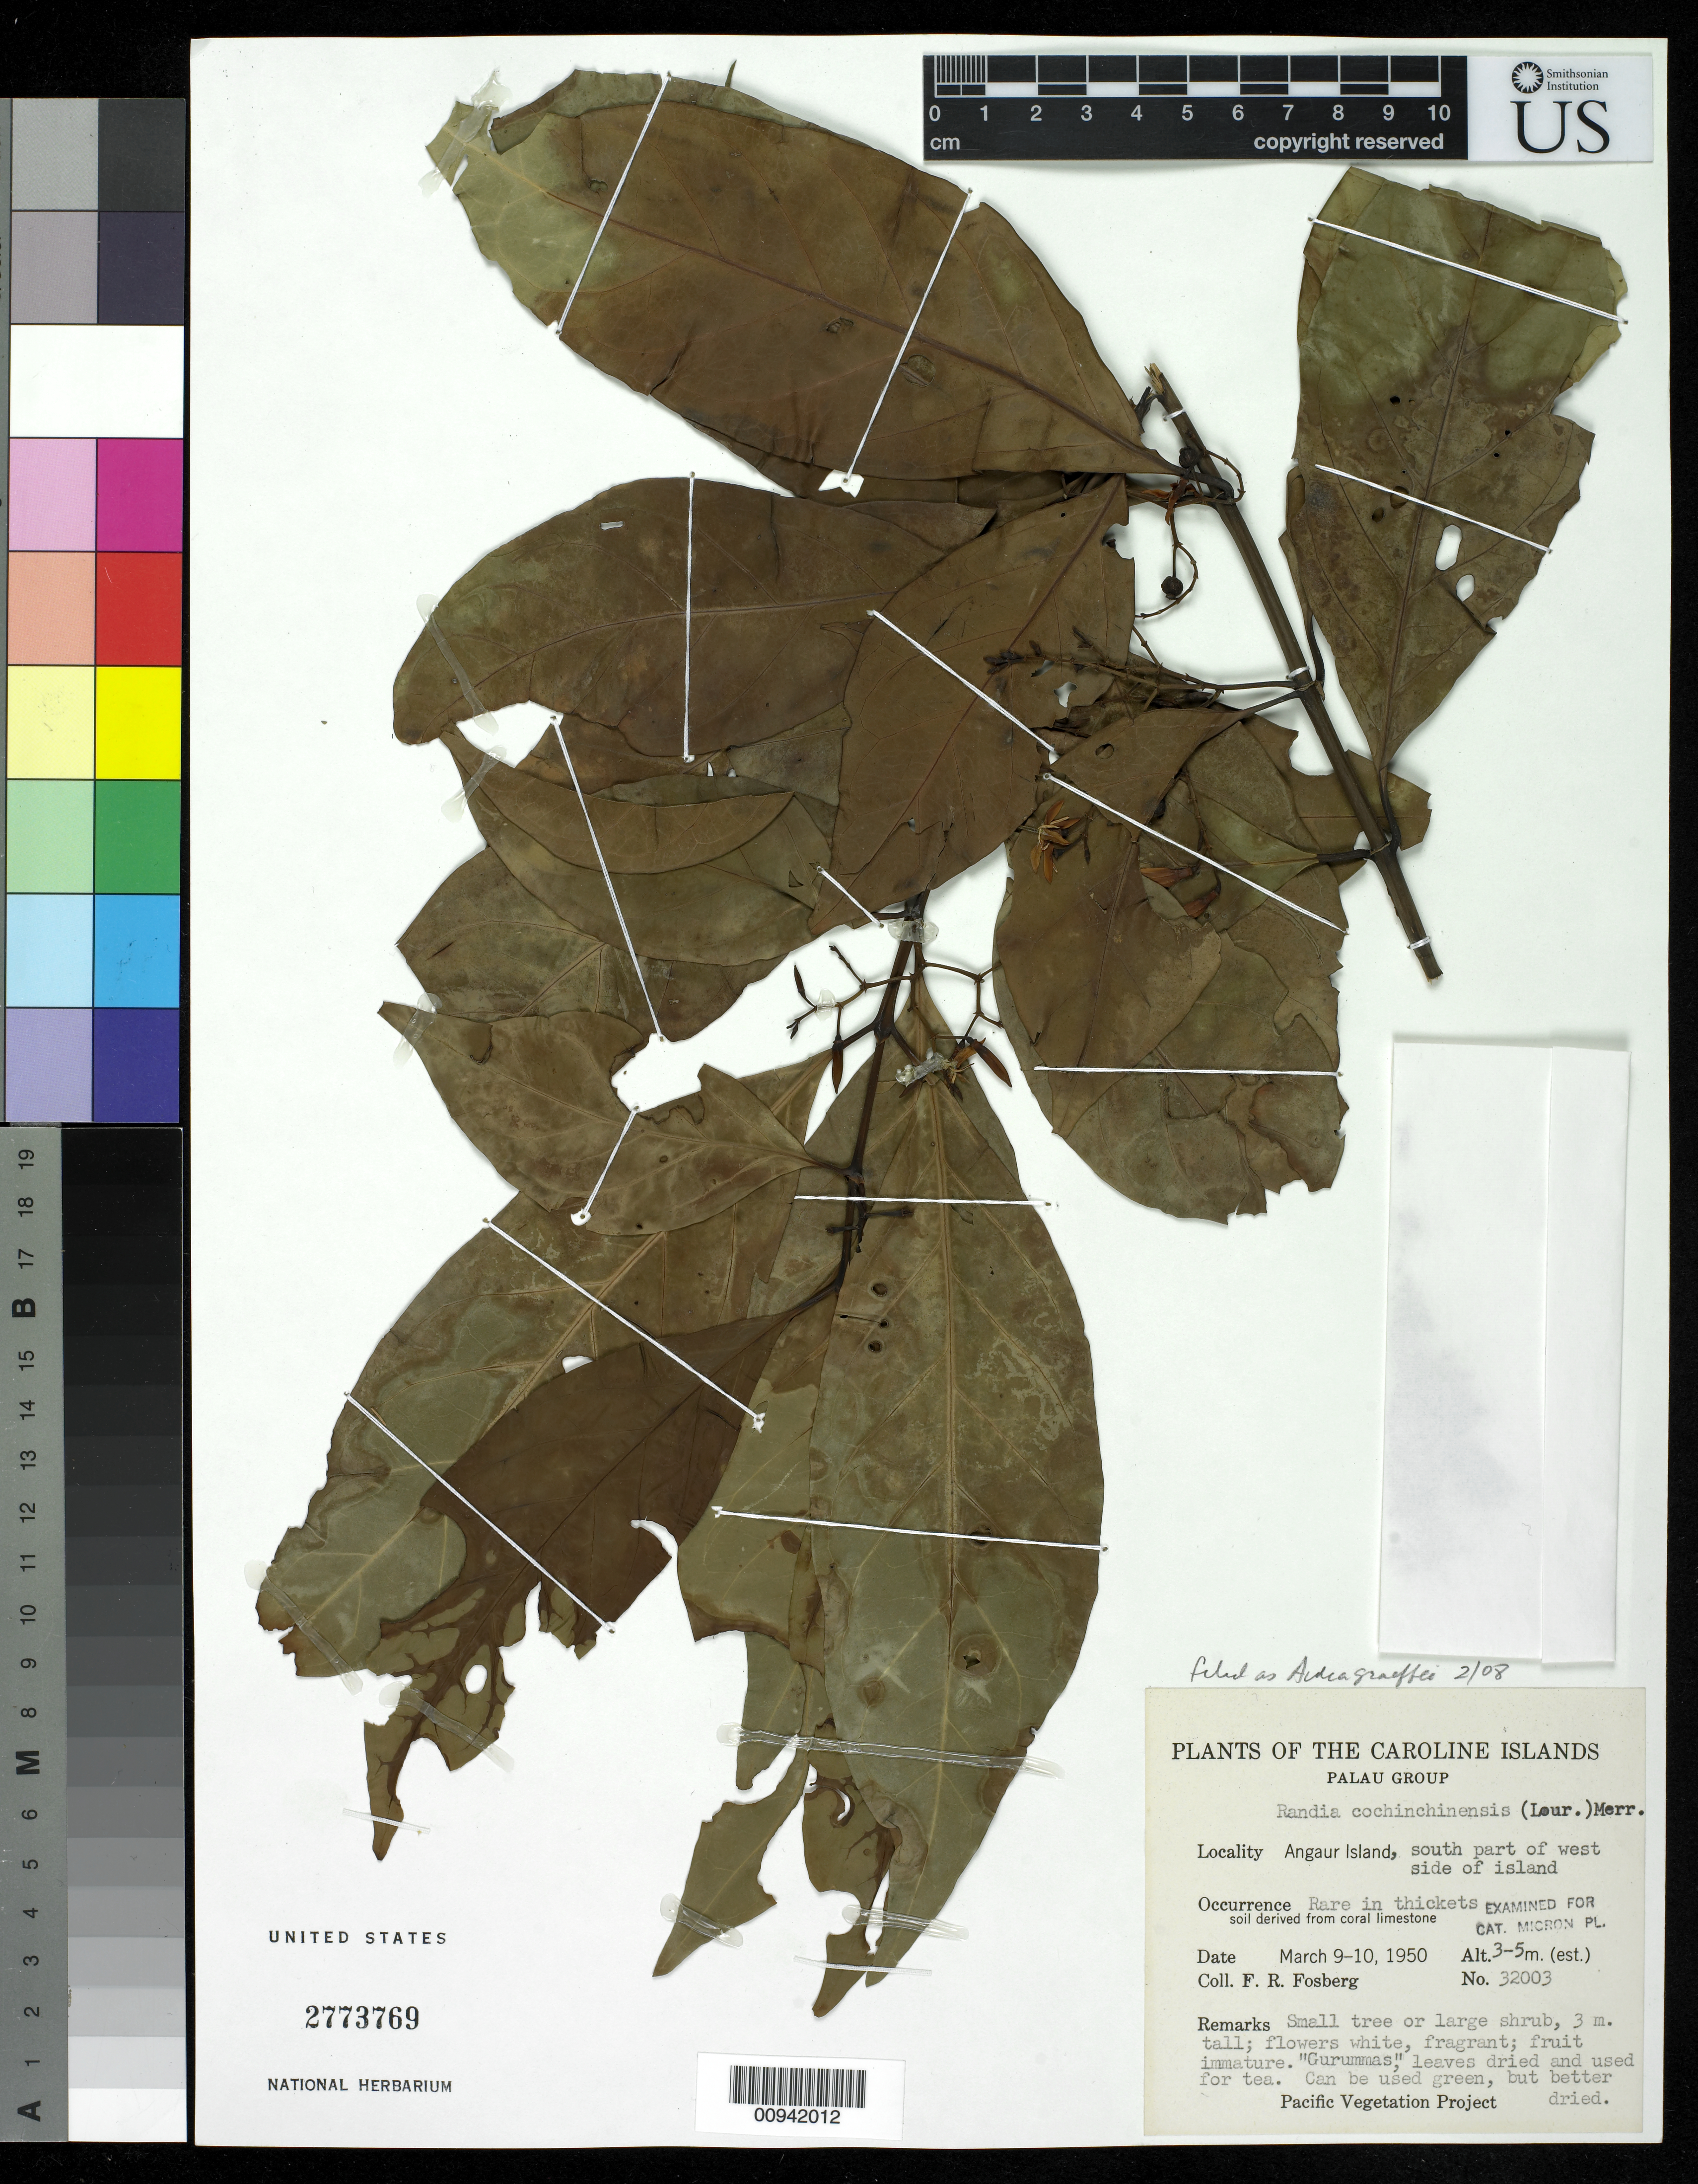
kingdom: Plantae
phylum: Tracheophyta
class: Magnoliopsida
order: Gentianales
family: Rubiaceae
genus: Aidia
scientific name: Aidia graeffei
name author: (Reinecke) Tirveng.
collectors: F. R. Fosberg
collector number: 32003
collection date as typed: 09 Mar 1950 to 10 Mar 1950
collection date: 1950-03-09/1950-03-10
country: Palau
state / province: Angaur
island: Ngeaur [Angaur]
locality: S part of W side of island.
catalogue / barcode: US 2773769